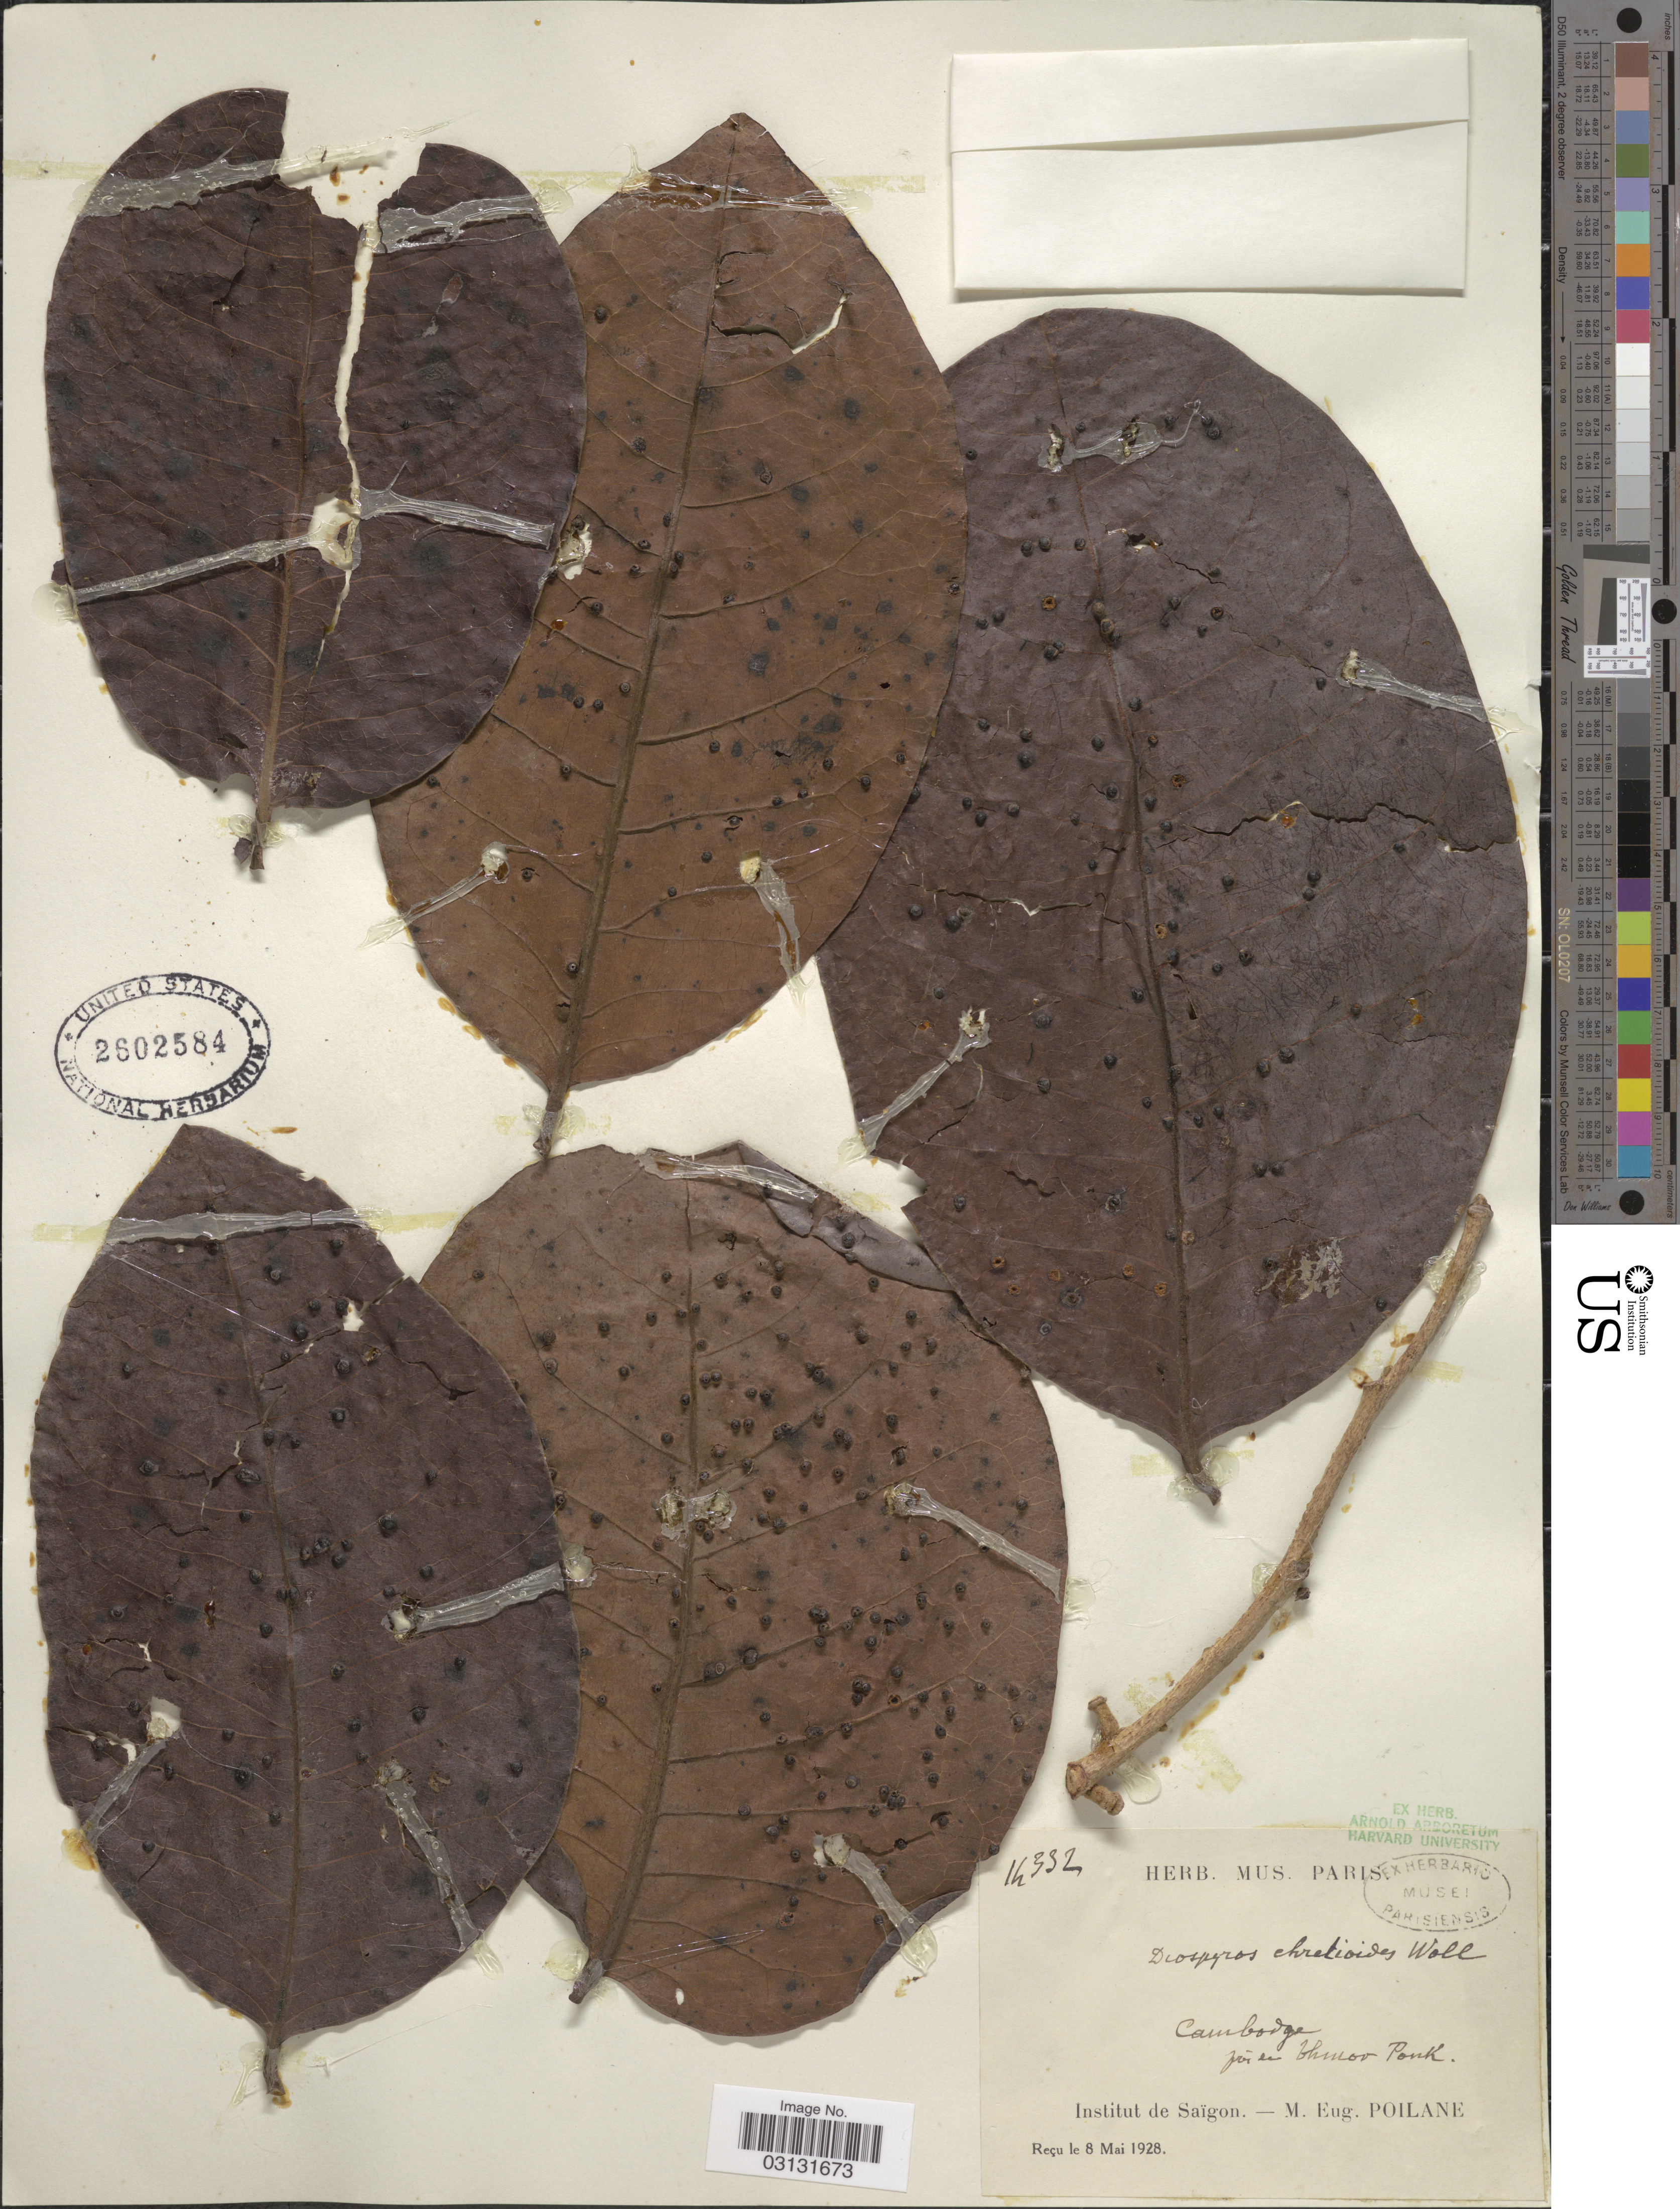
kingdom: Plantae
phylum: Tracheophyta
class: Magnoliopsida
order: Ericales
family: Ebenaceae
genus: Diospyros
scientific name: Diospyros ehretioides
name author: Wall. ex G. Don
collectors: M. Poilane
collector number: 14332*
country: Cambodia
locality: Cambodge. Pór en Ghmov Ponk. [interpreted]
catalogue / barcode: US 2602584